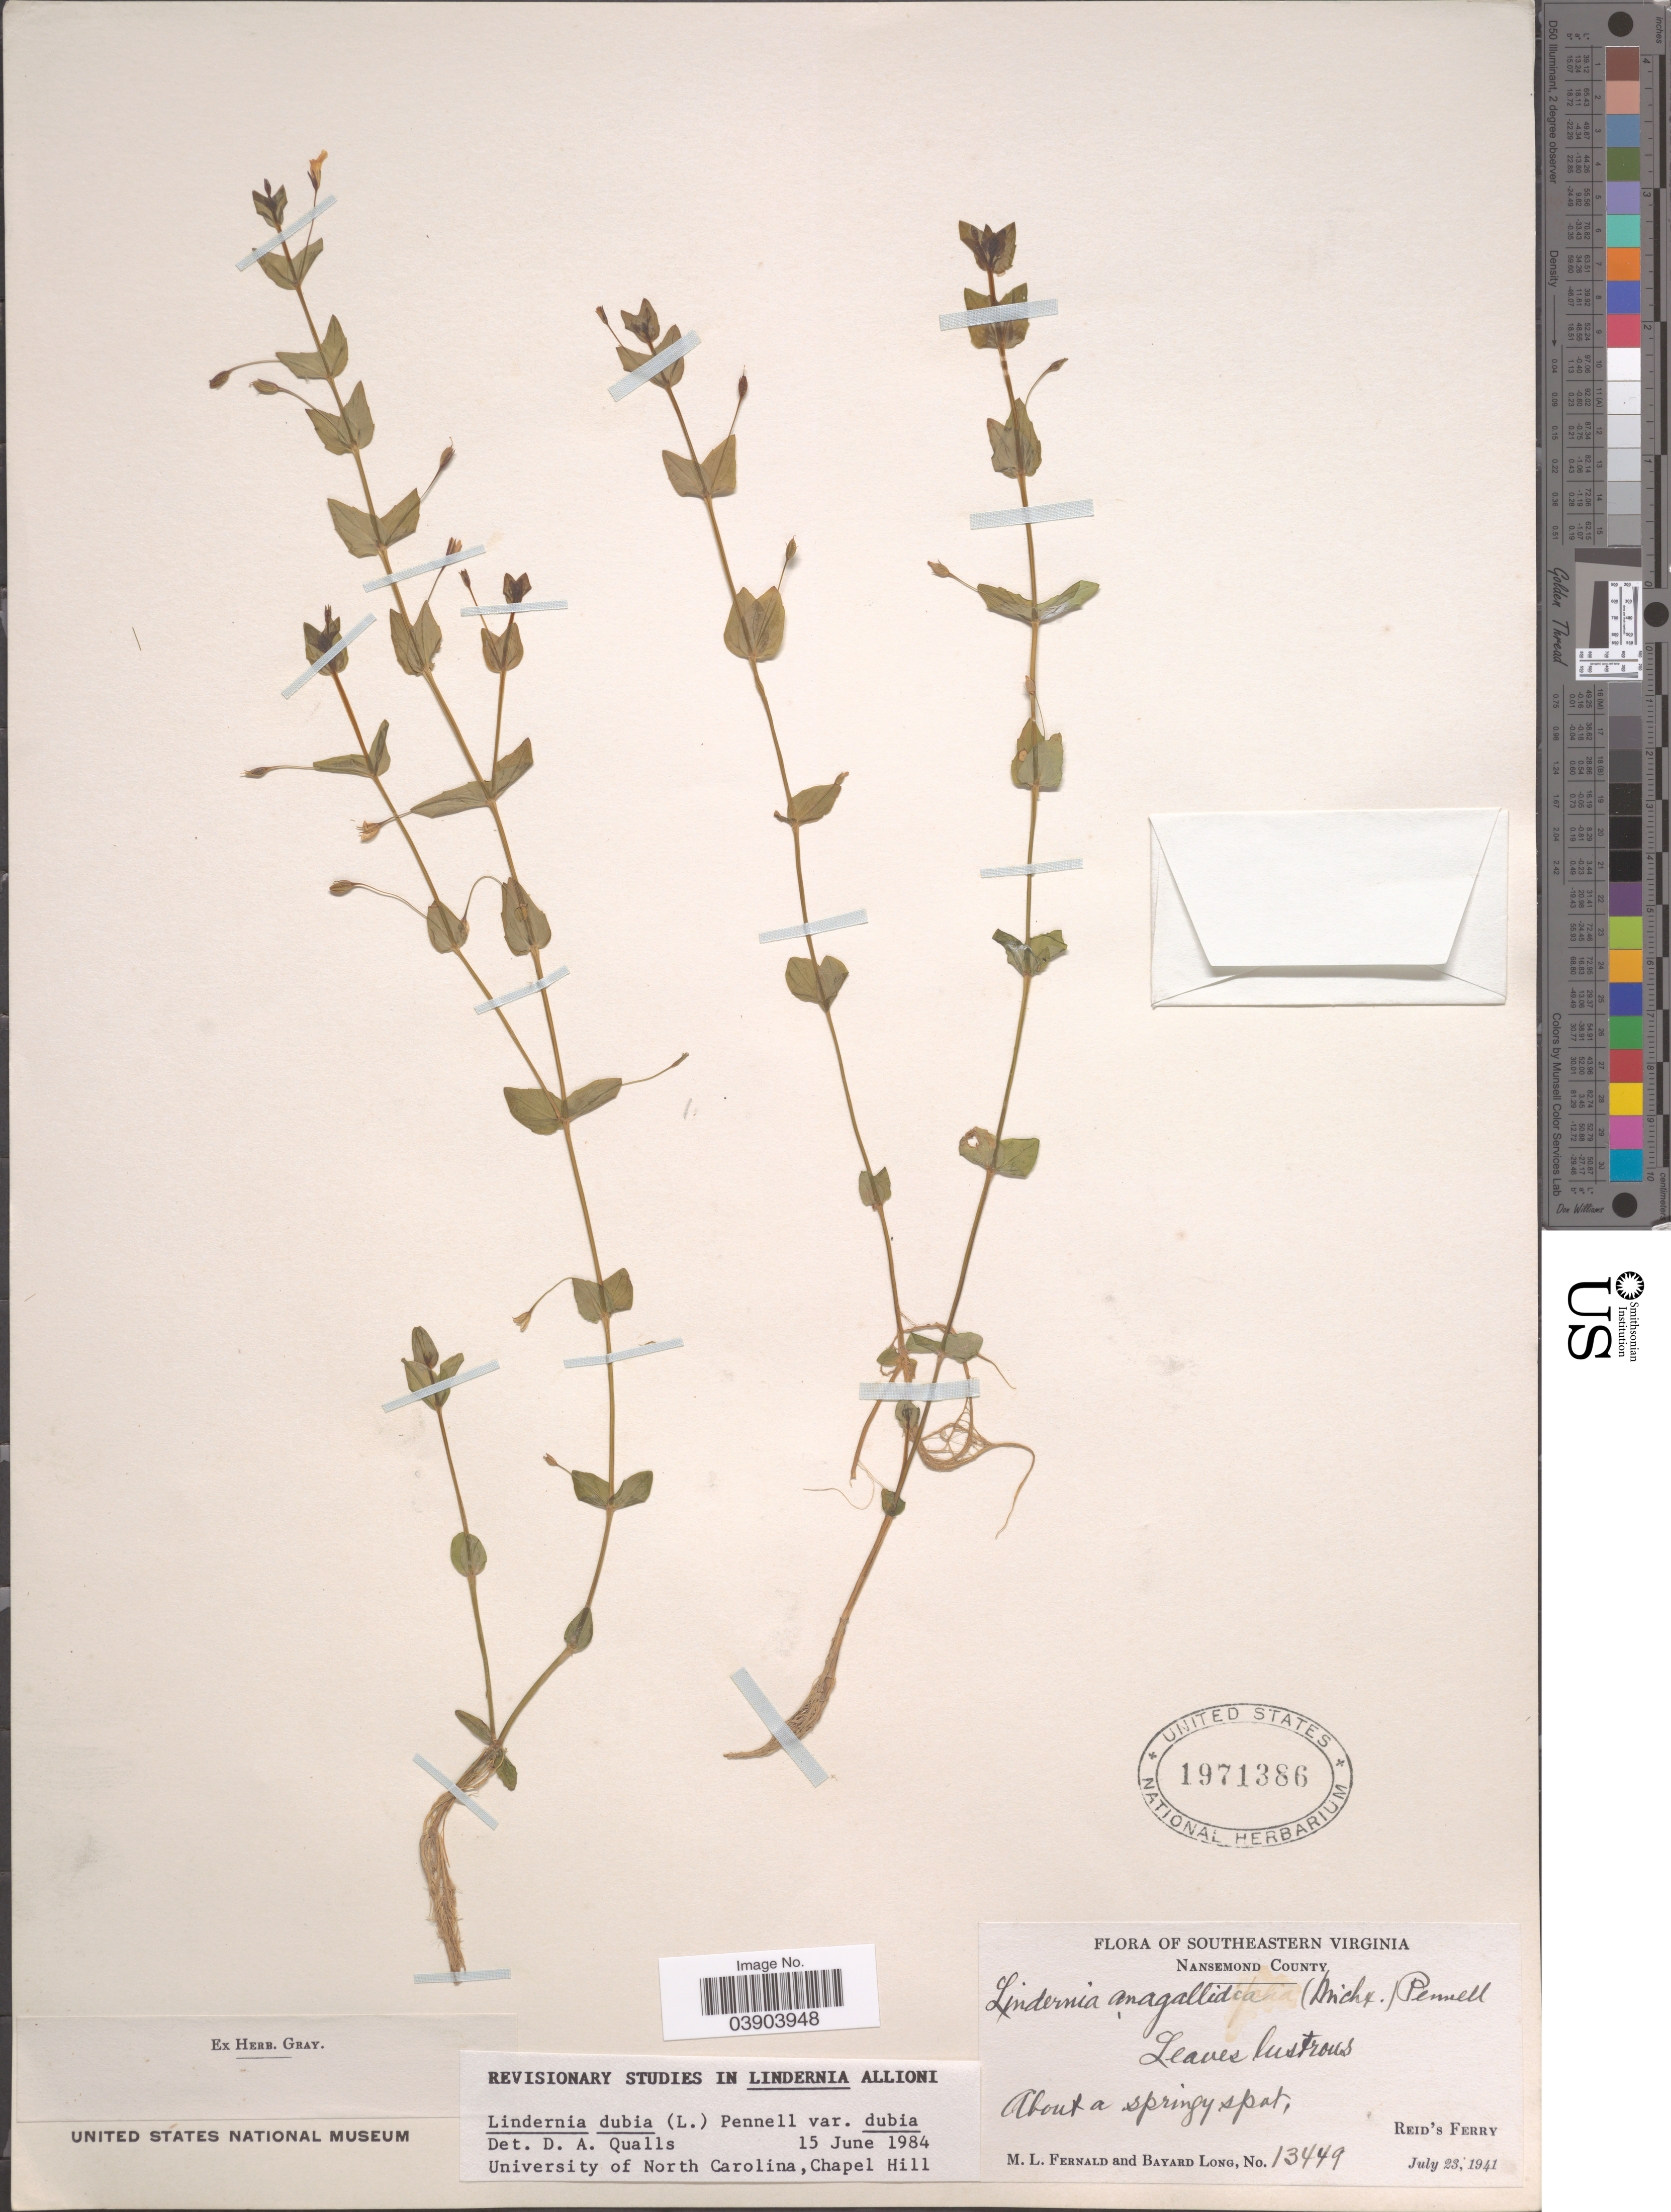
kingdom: Plantae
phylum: Tracheophyta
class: Magnoliopsida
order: Lamiales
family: Linderniaceae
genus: Lindernia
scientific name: Lindernia dubia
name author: (L.) Pennell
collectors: M. L. Fernald & B. Long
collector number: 13449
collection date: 1941-07-23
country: United States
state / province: Virginia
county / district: City of Suffolk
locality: Southeastern Virginia. Nansemond County. Reid's Ferry.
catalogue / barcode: US 1971386